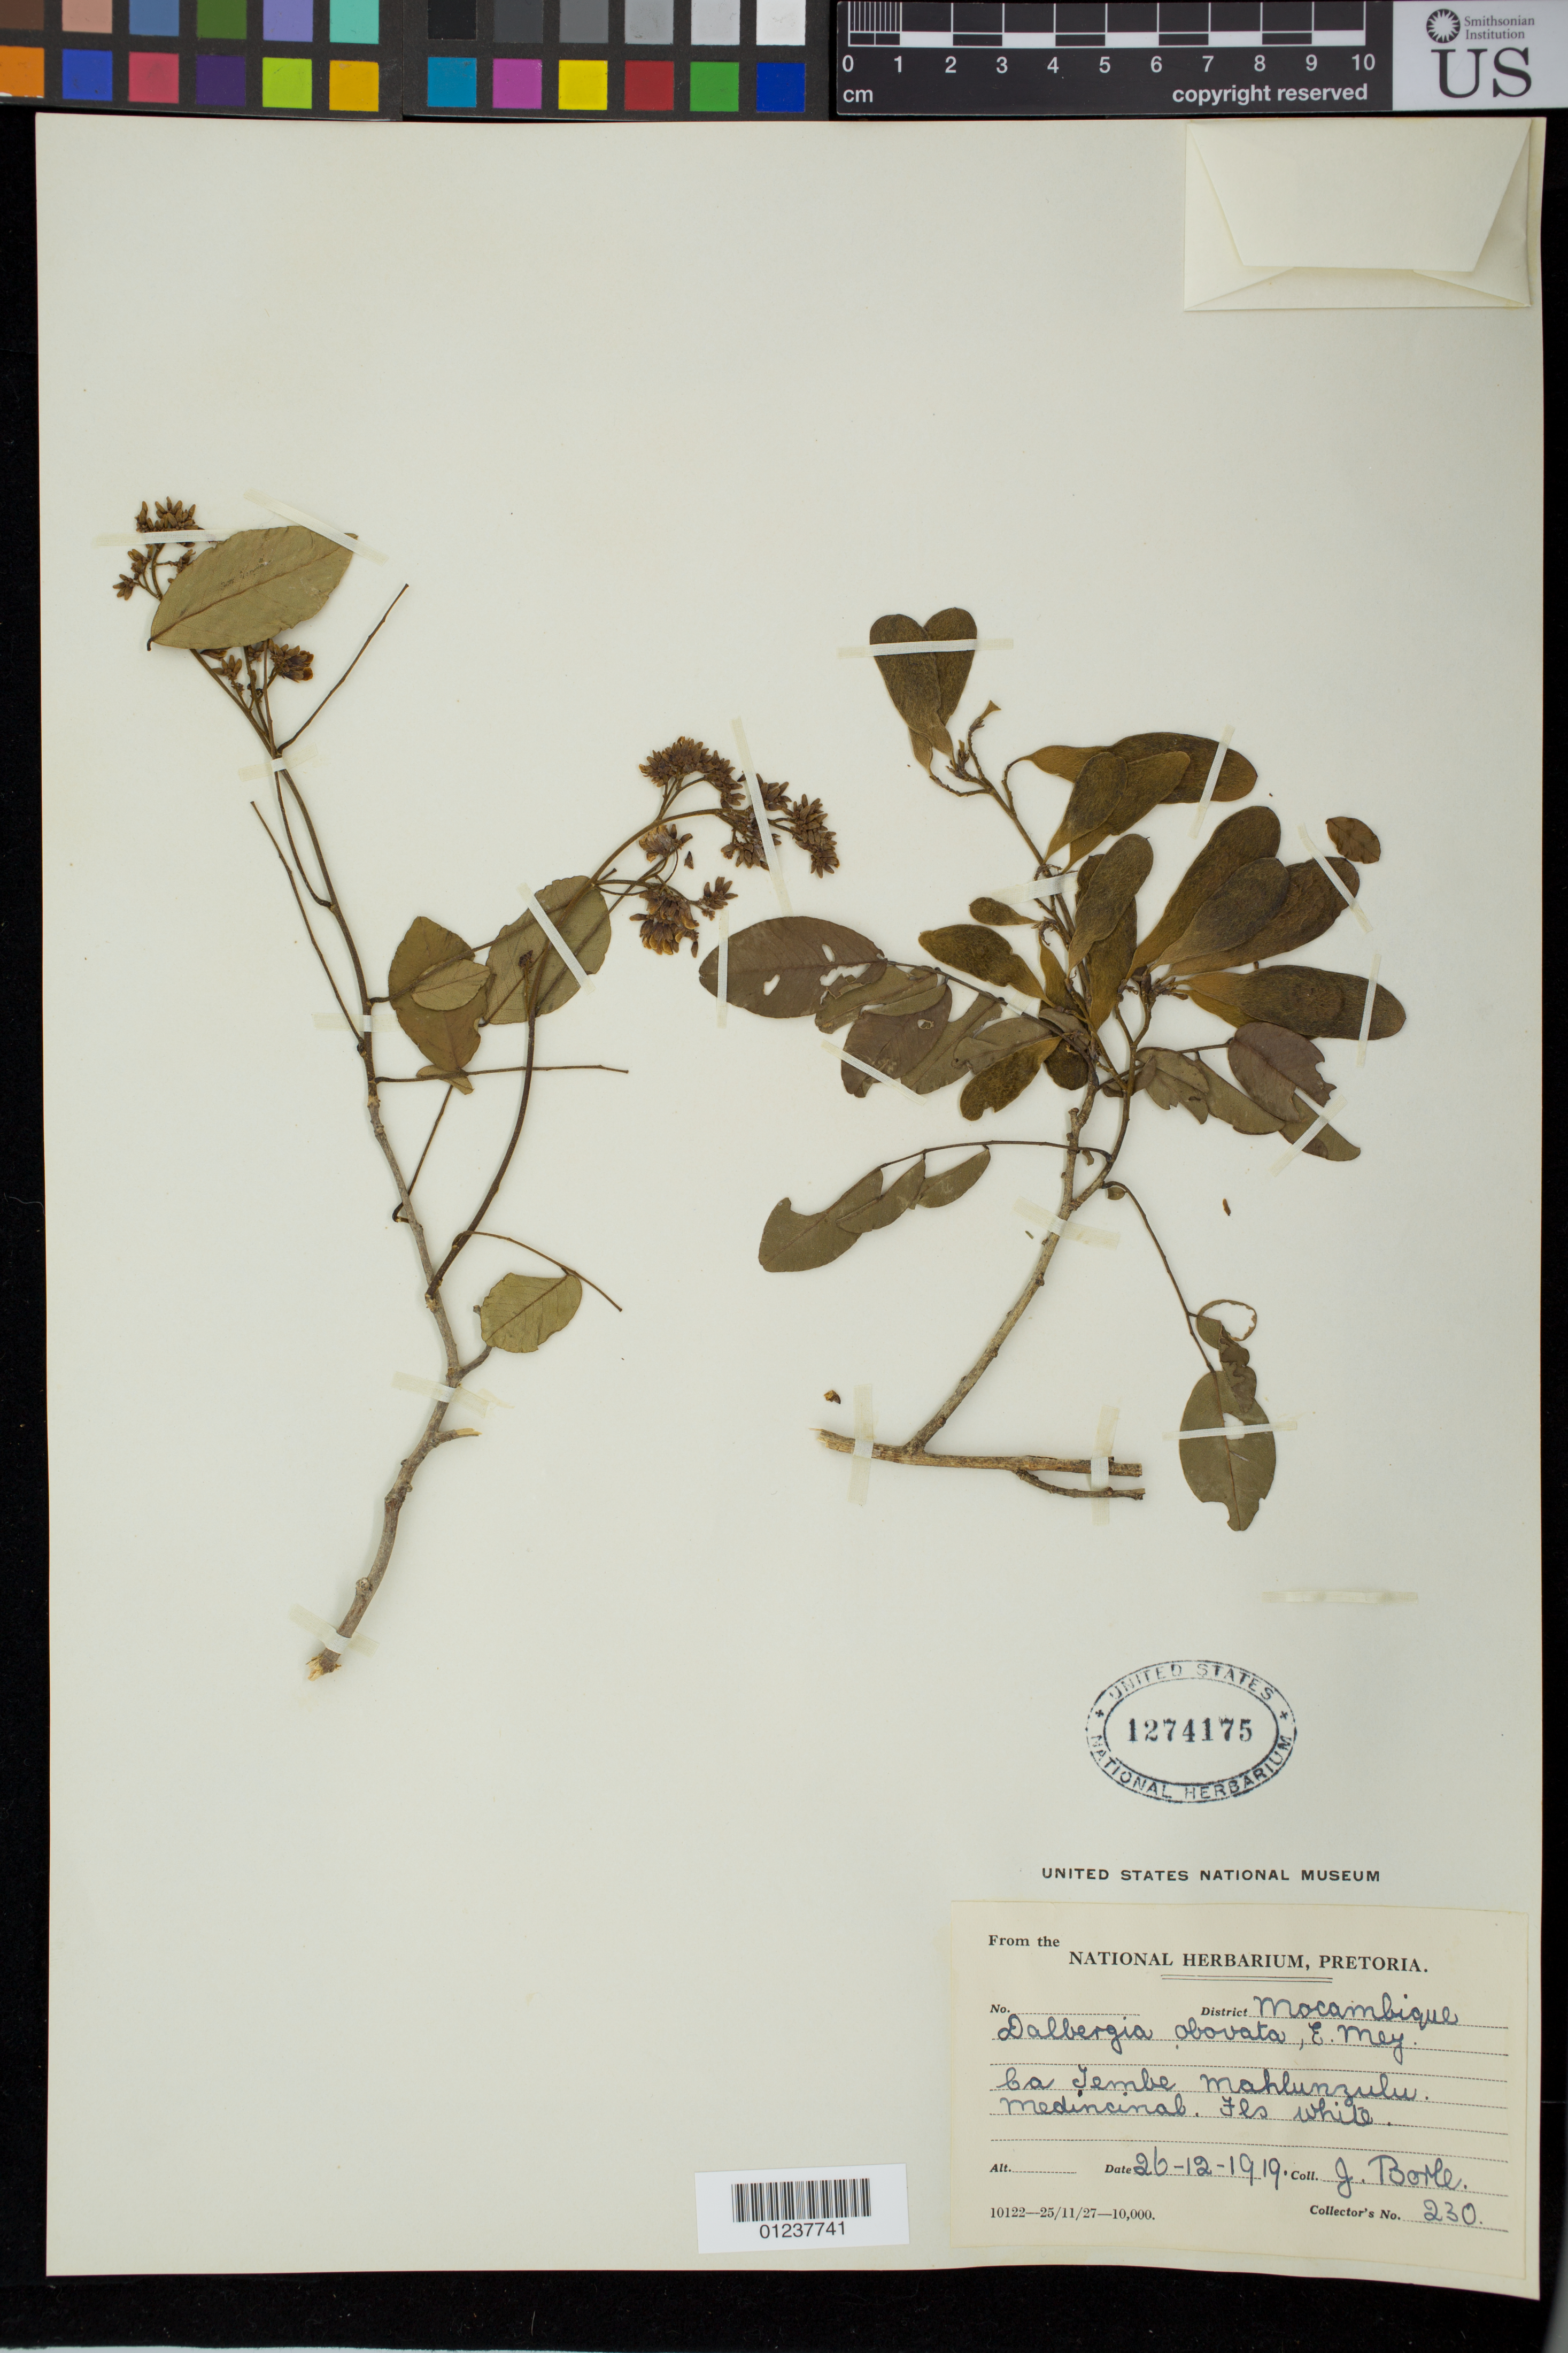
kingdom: Plantae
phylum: Tracheophyta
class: Magnoliopsida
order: Fabales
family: Fabaceae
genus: Dalbergia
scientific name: Dalbergia obovata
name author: E. Mey.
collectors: J. Borle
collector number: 230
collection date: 1919-12-26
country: Mozambique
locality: Mocambique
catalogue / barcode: US 1274175